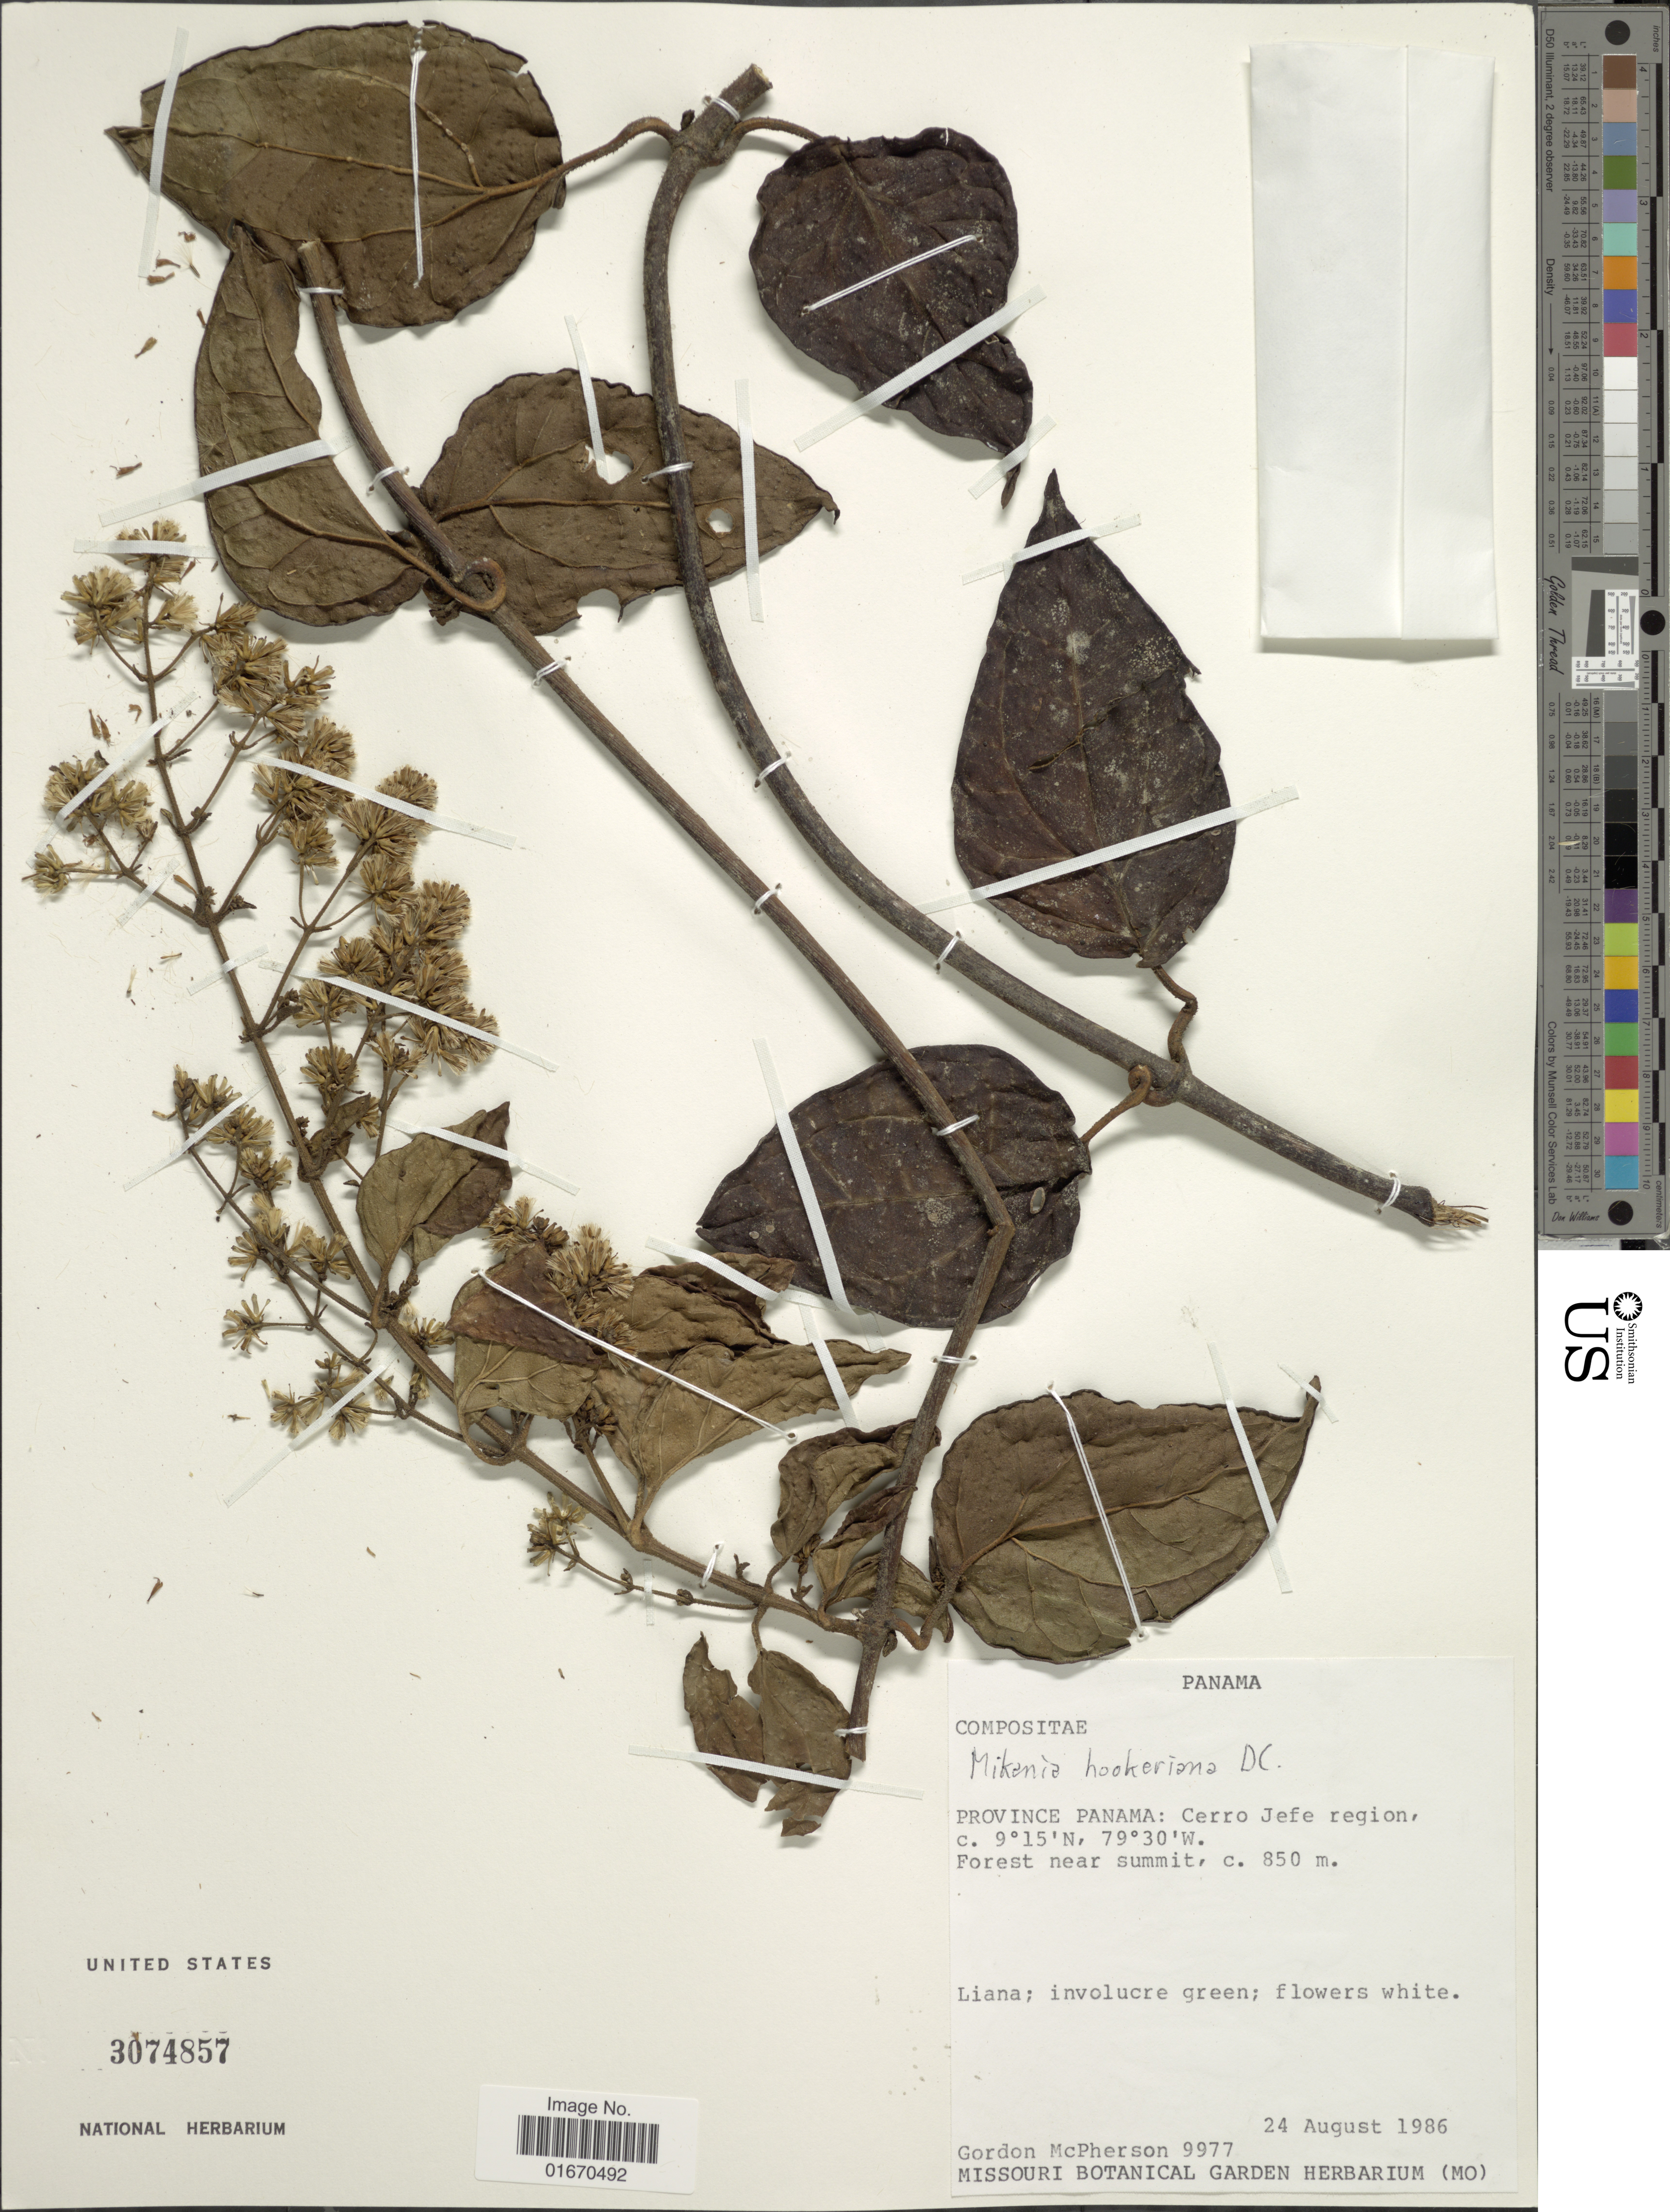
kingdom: Plantae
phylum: Tracheophyta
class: Magnoliopsida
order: Asterales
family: Asteraceae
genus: Mikania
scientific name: Mikania hookeriana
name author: DC.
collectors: G. D. McPherson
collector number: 9977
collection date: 1986-08-24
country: Panama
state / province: Panamá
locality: Cerro Jefe region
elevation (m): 850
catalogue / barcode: US 3074857